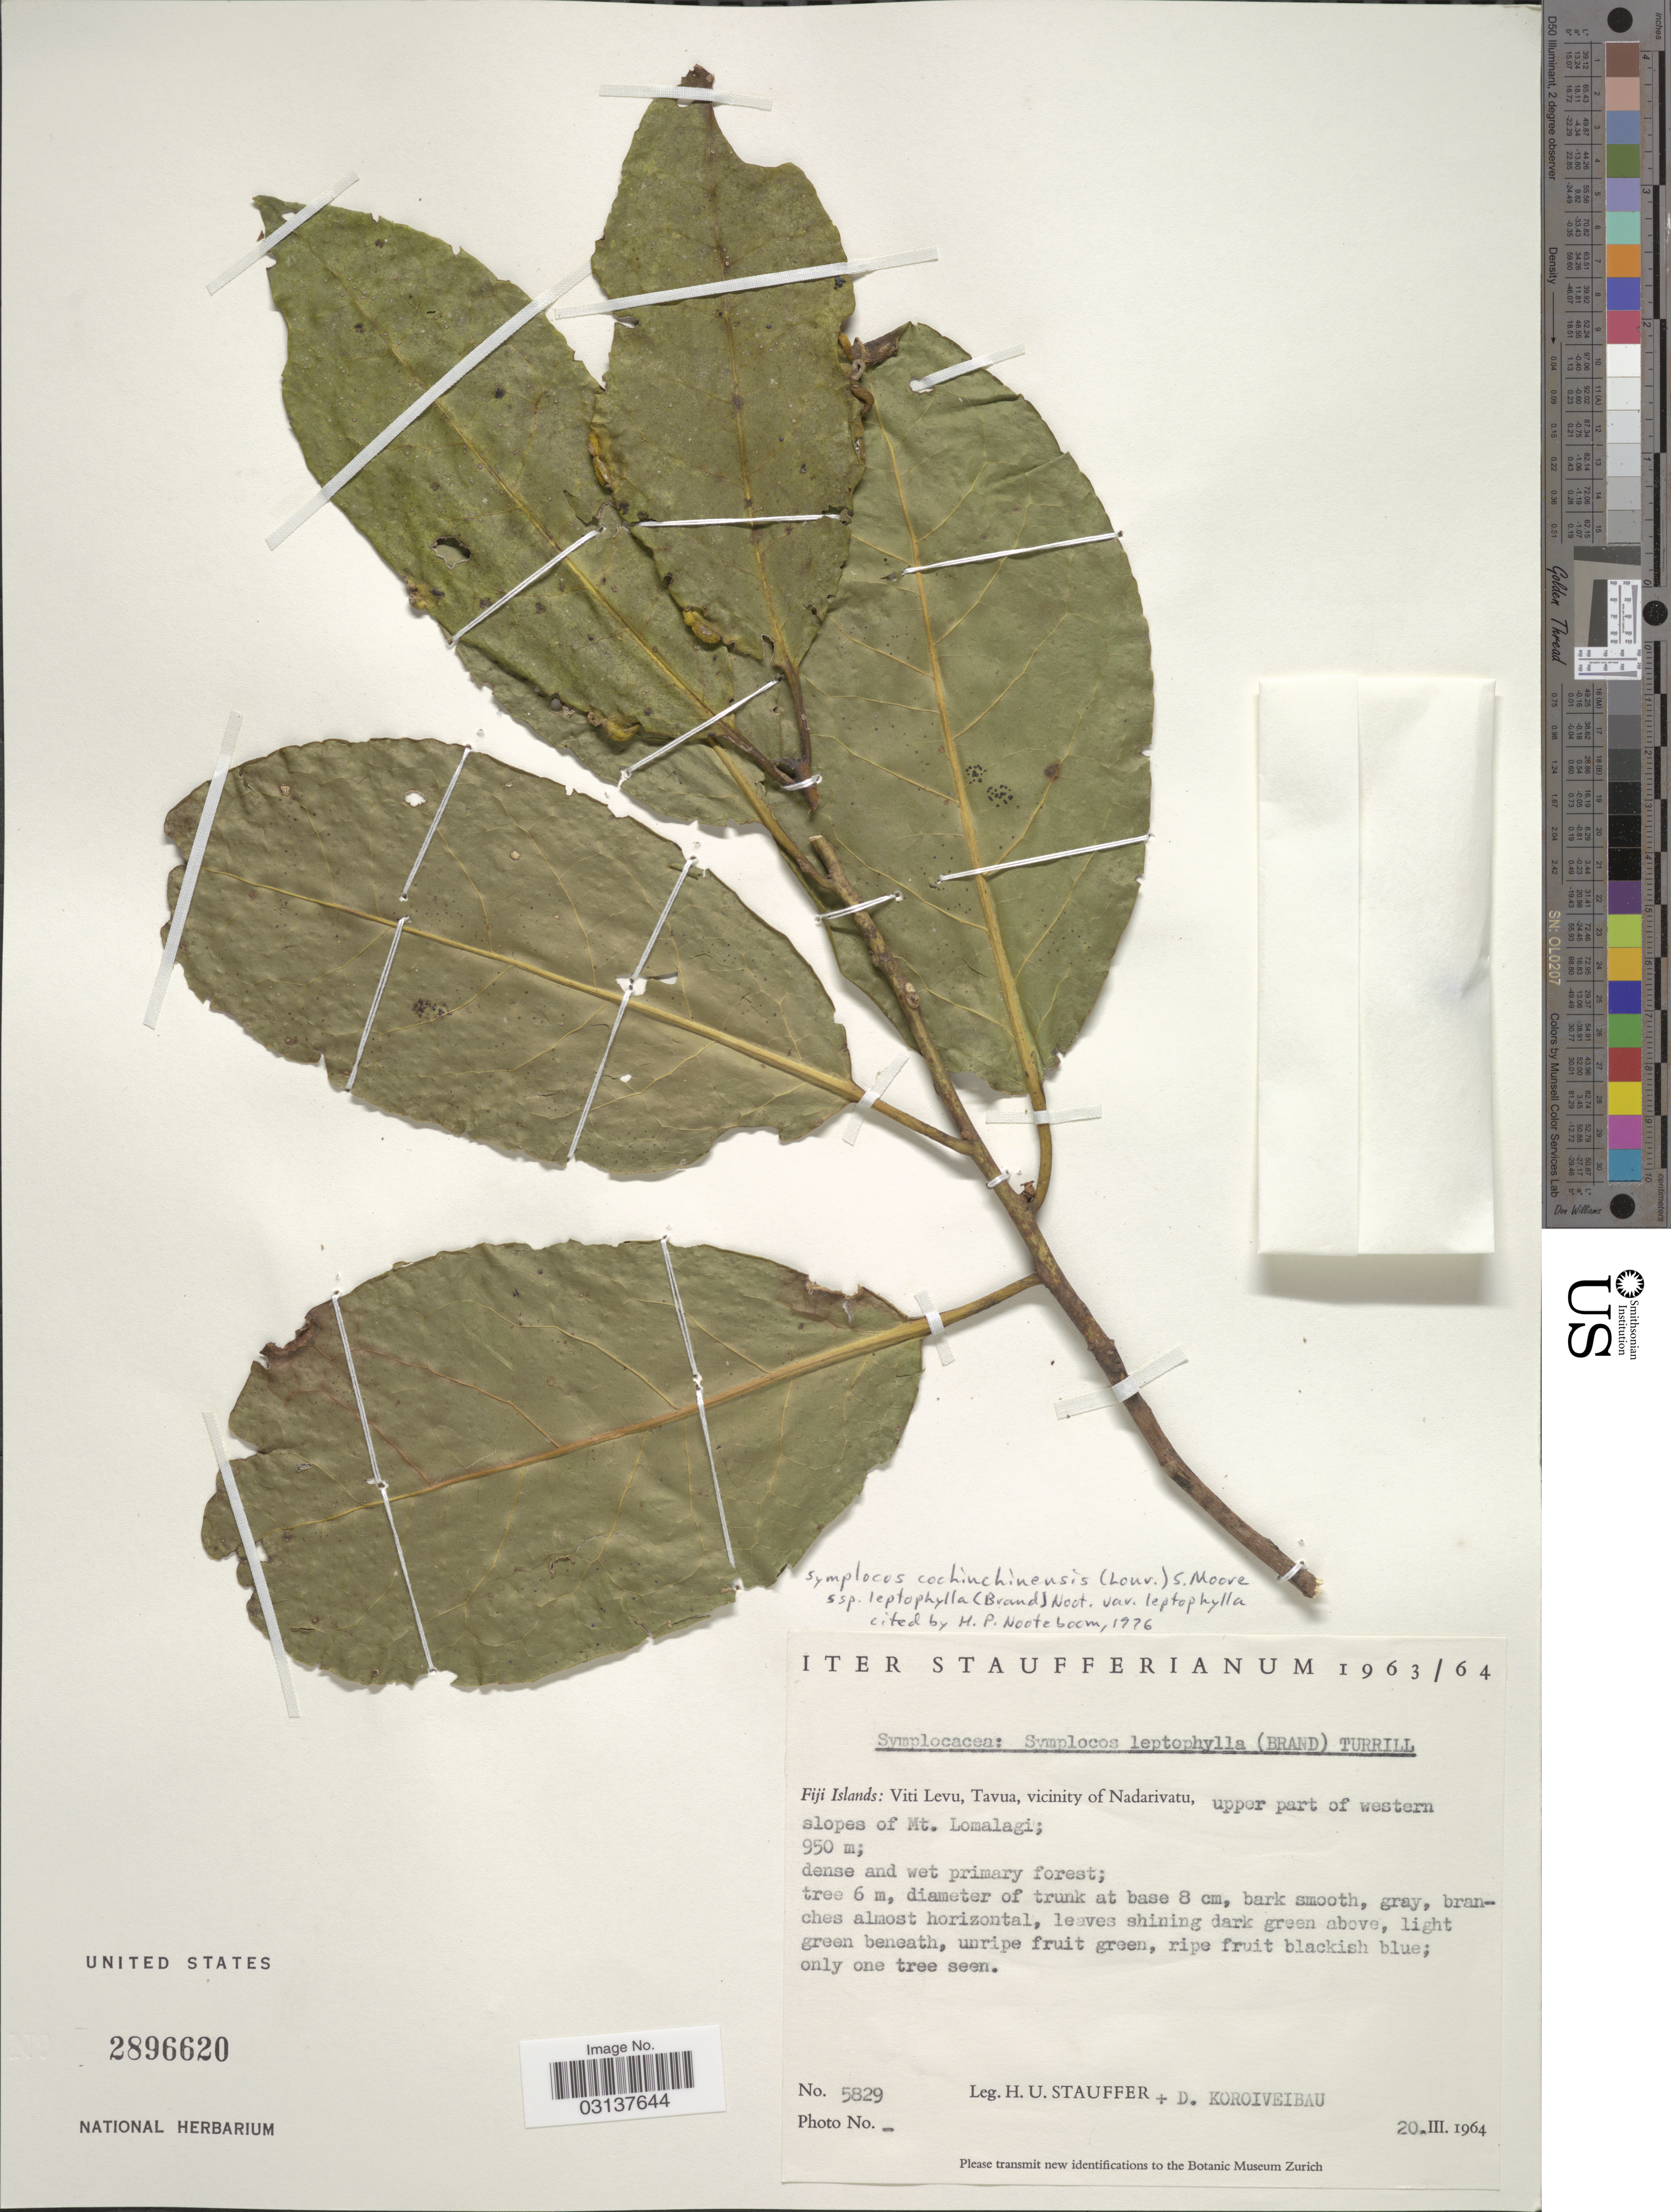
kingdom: Plantae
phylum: Tracheophyta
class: Magnoliopsida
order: Ericales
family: Symplocaceae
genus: Symplocos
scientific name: Symplocos cochinchinensis var. leptophylla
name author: (Brand) Noot.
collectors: H. U. Stauffer & D. Koroiveibau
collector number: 5829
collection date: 1964-03-20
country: Fiji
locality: Fiji Islands: Viti Levu: Tavua, vicinity of Nadarivatu, upper part of wetern slopes of Mt. Lomalagi.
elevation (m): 950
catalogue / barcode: US 2896620